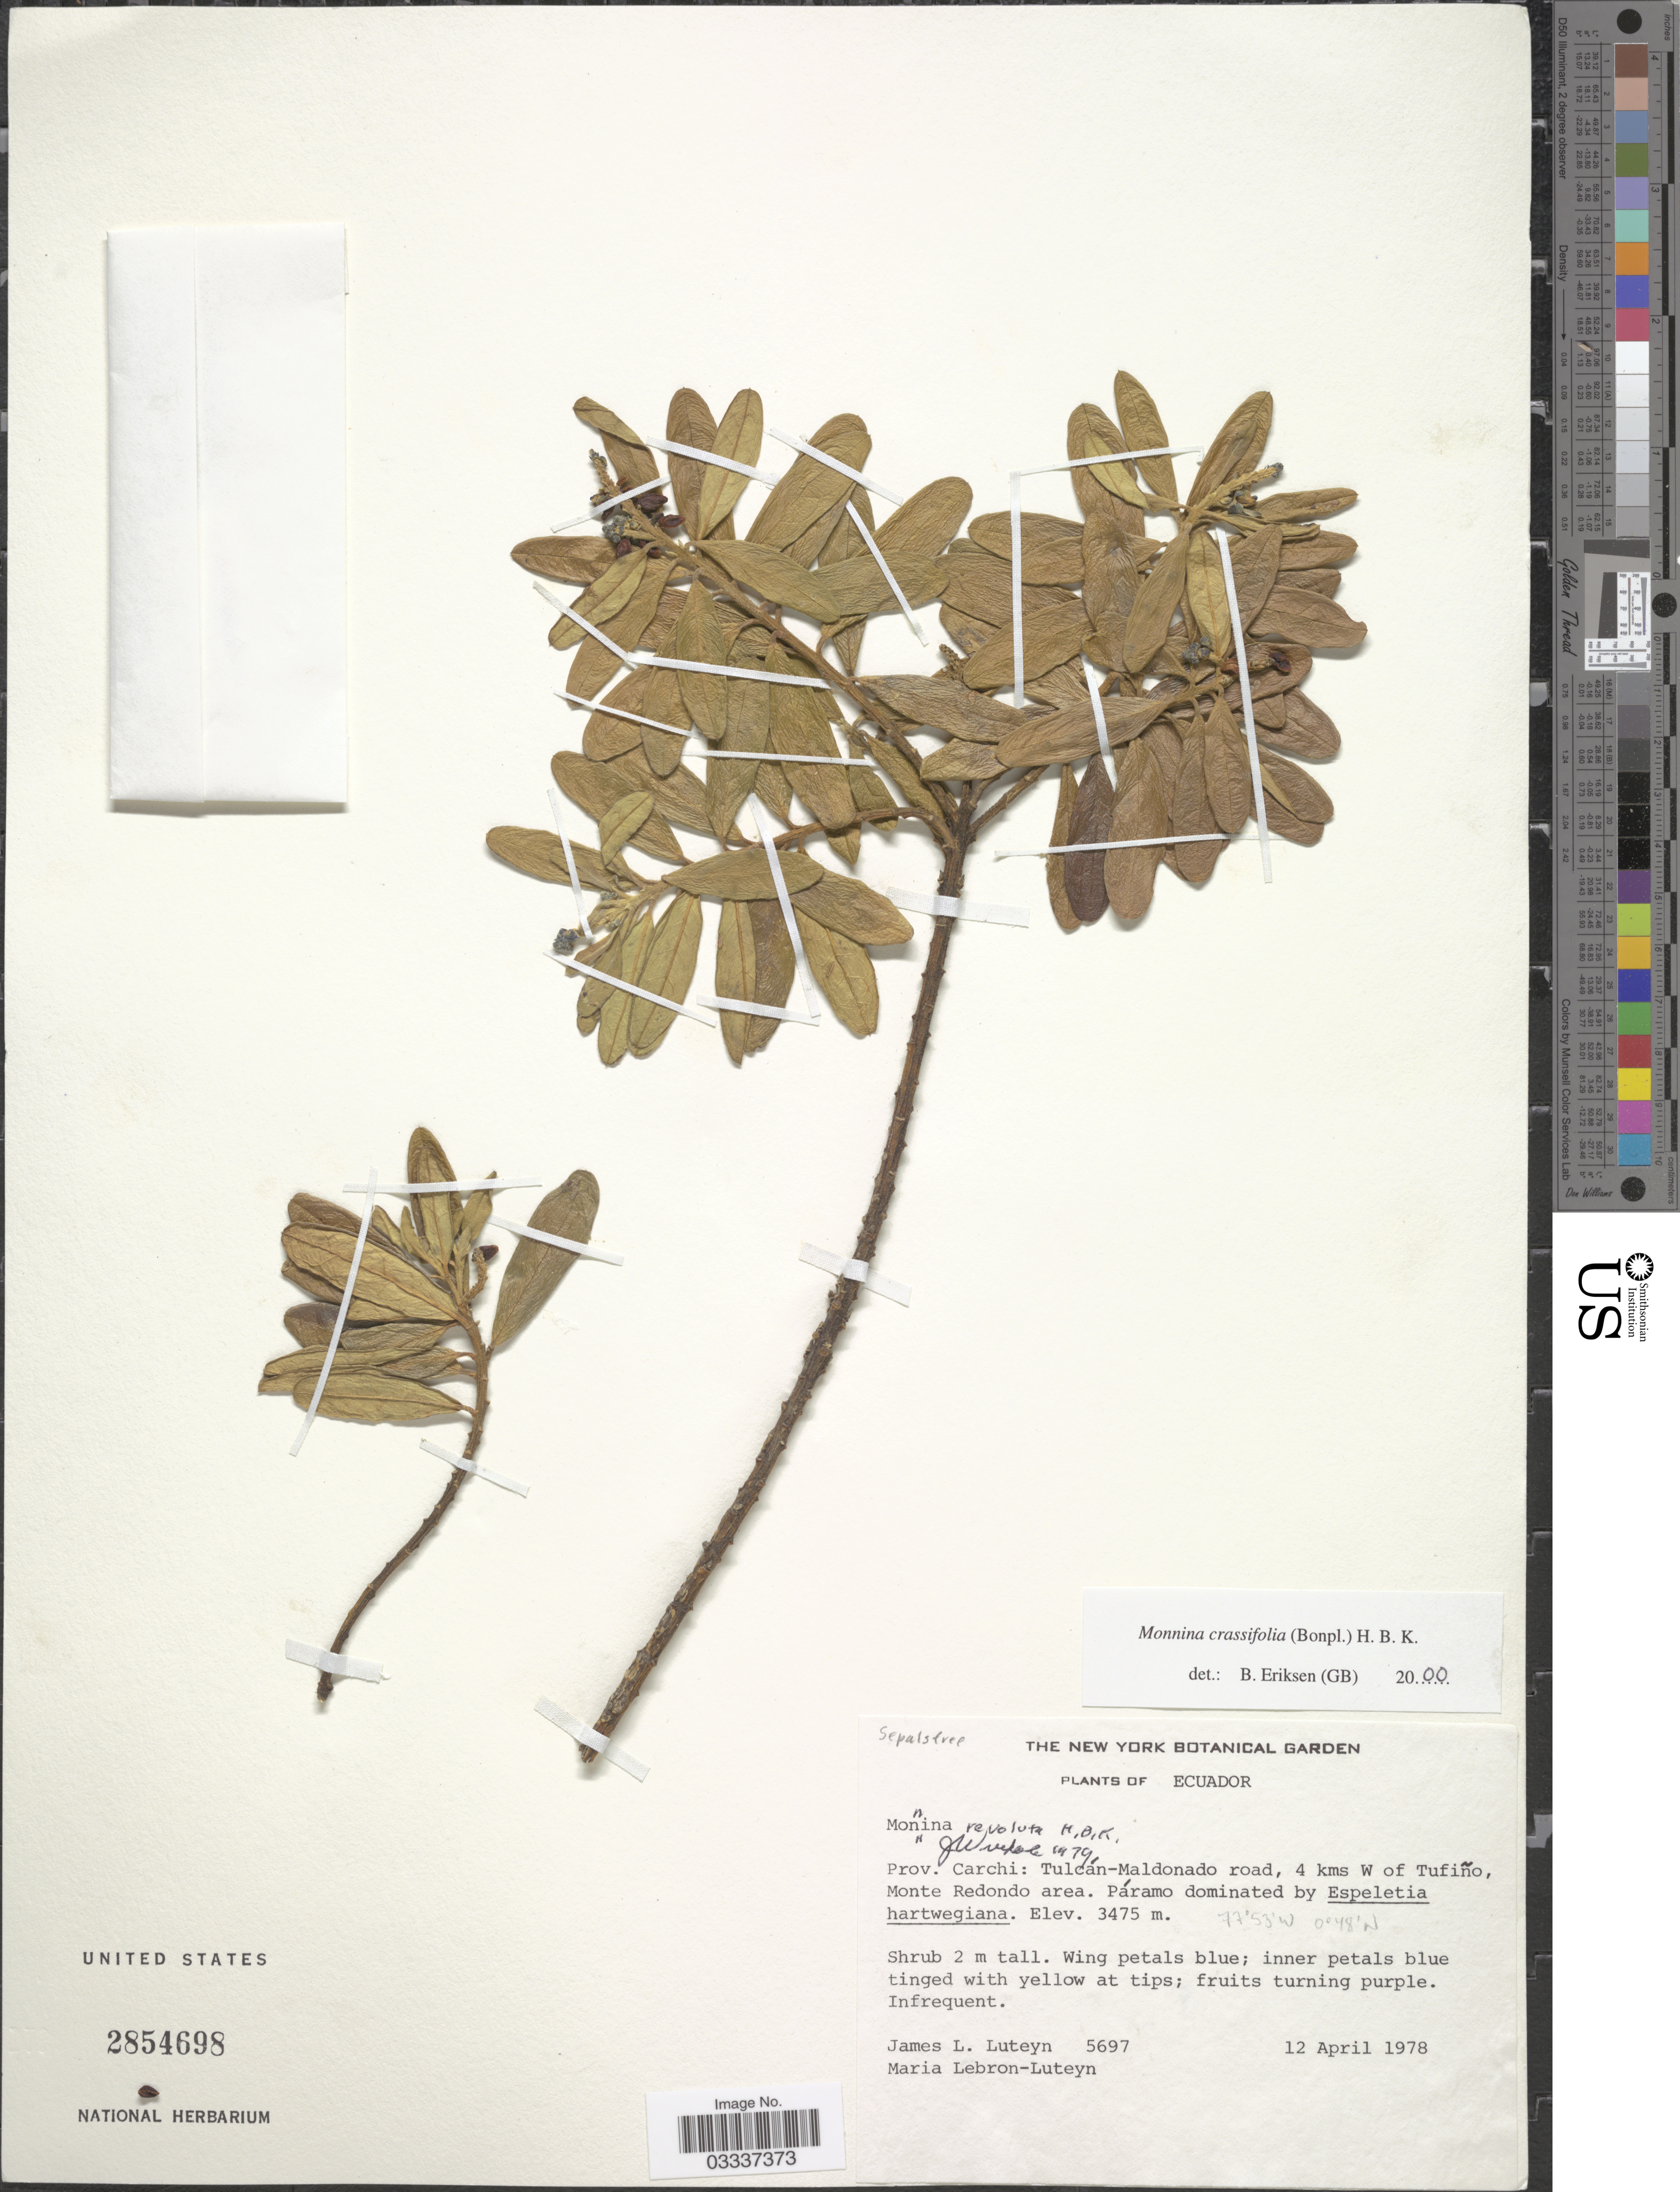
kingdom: Plantae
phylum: Tracheophyta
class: Magnoliopsida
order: Fabales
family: Polygalaceae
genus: Monnina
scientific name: Monnina crassifolia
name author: (Bonpl.) Kunth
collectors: J. Luteyn & M. L. Lebrón-Luteyn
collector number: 5697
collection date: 1978-04-12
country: Ecuador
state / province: Carchi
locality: Tulcán-Maldonado road, 4 kms W of Tufiño, Monte Redondo area.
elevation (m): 3475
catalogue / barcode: US 2854698